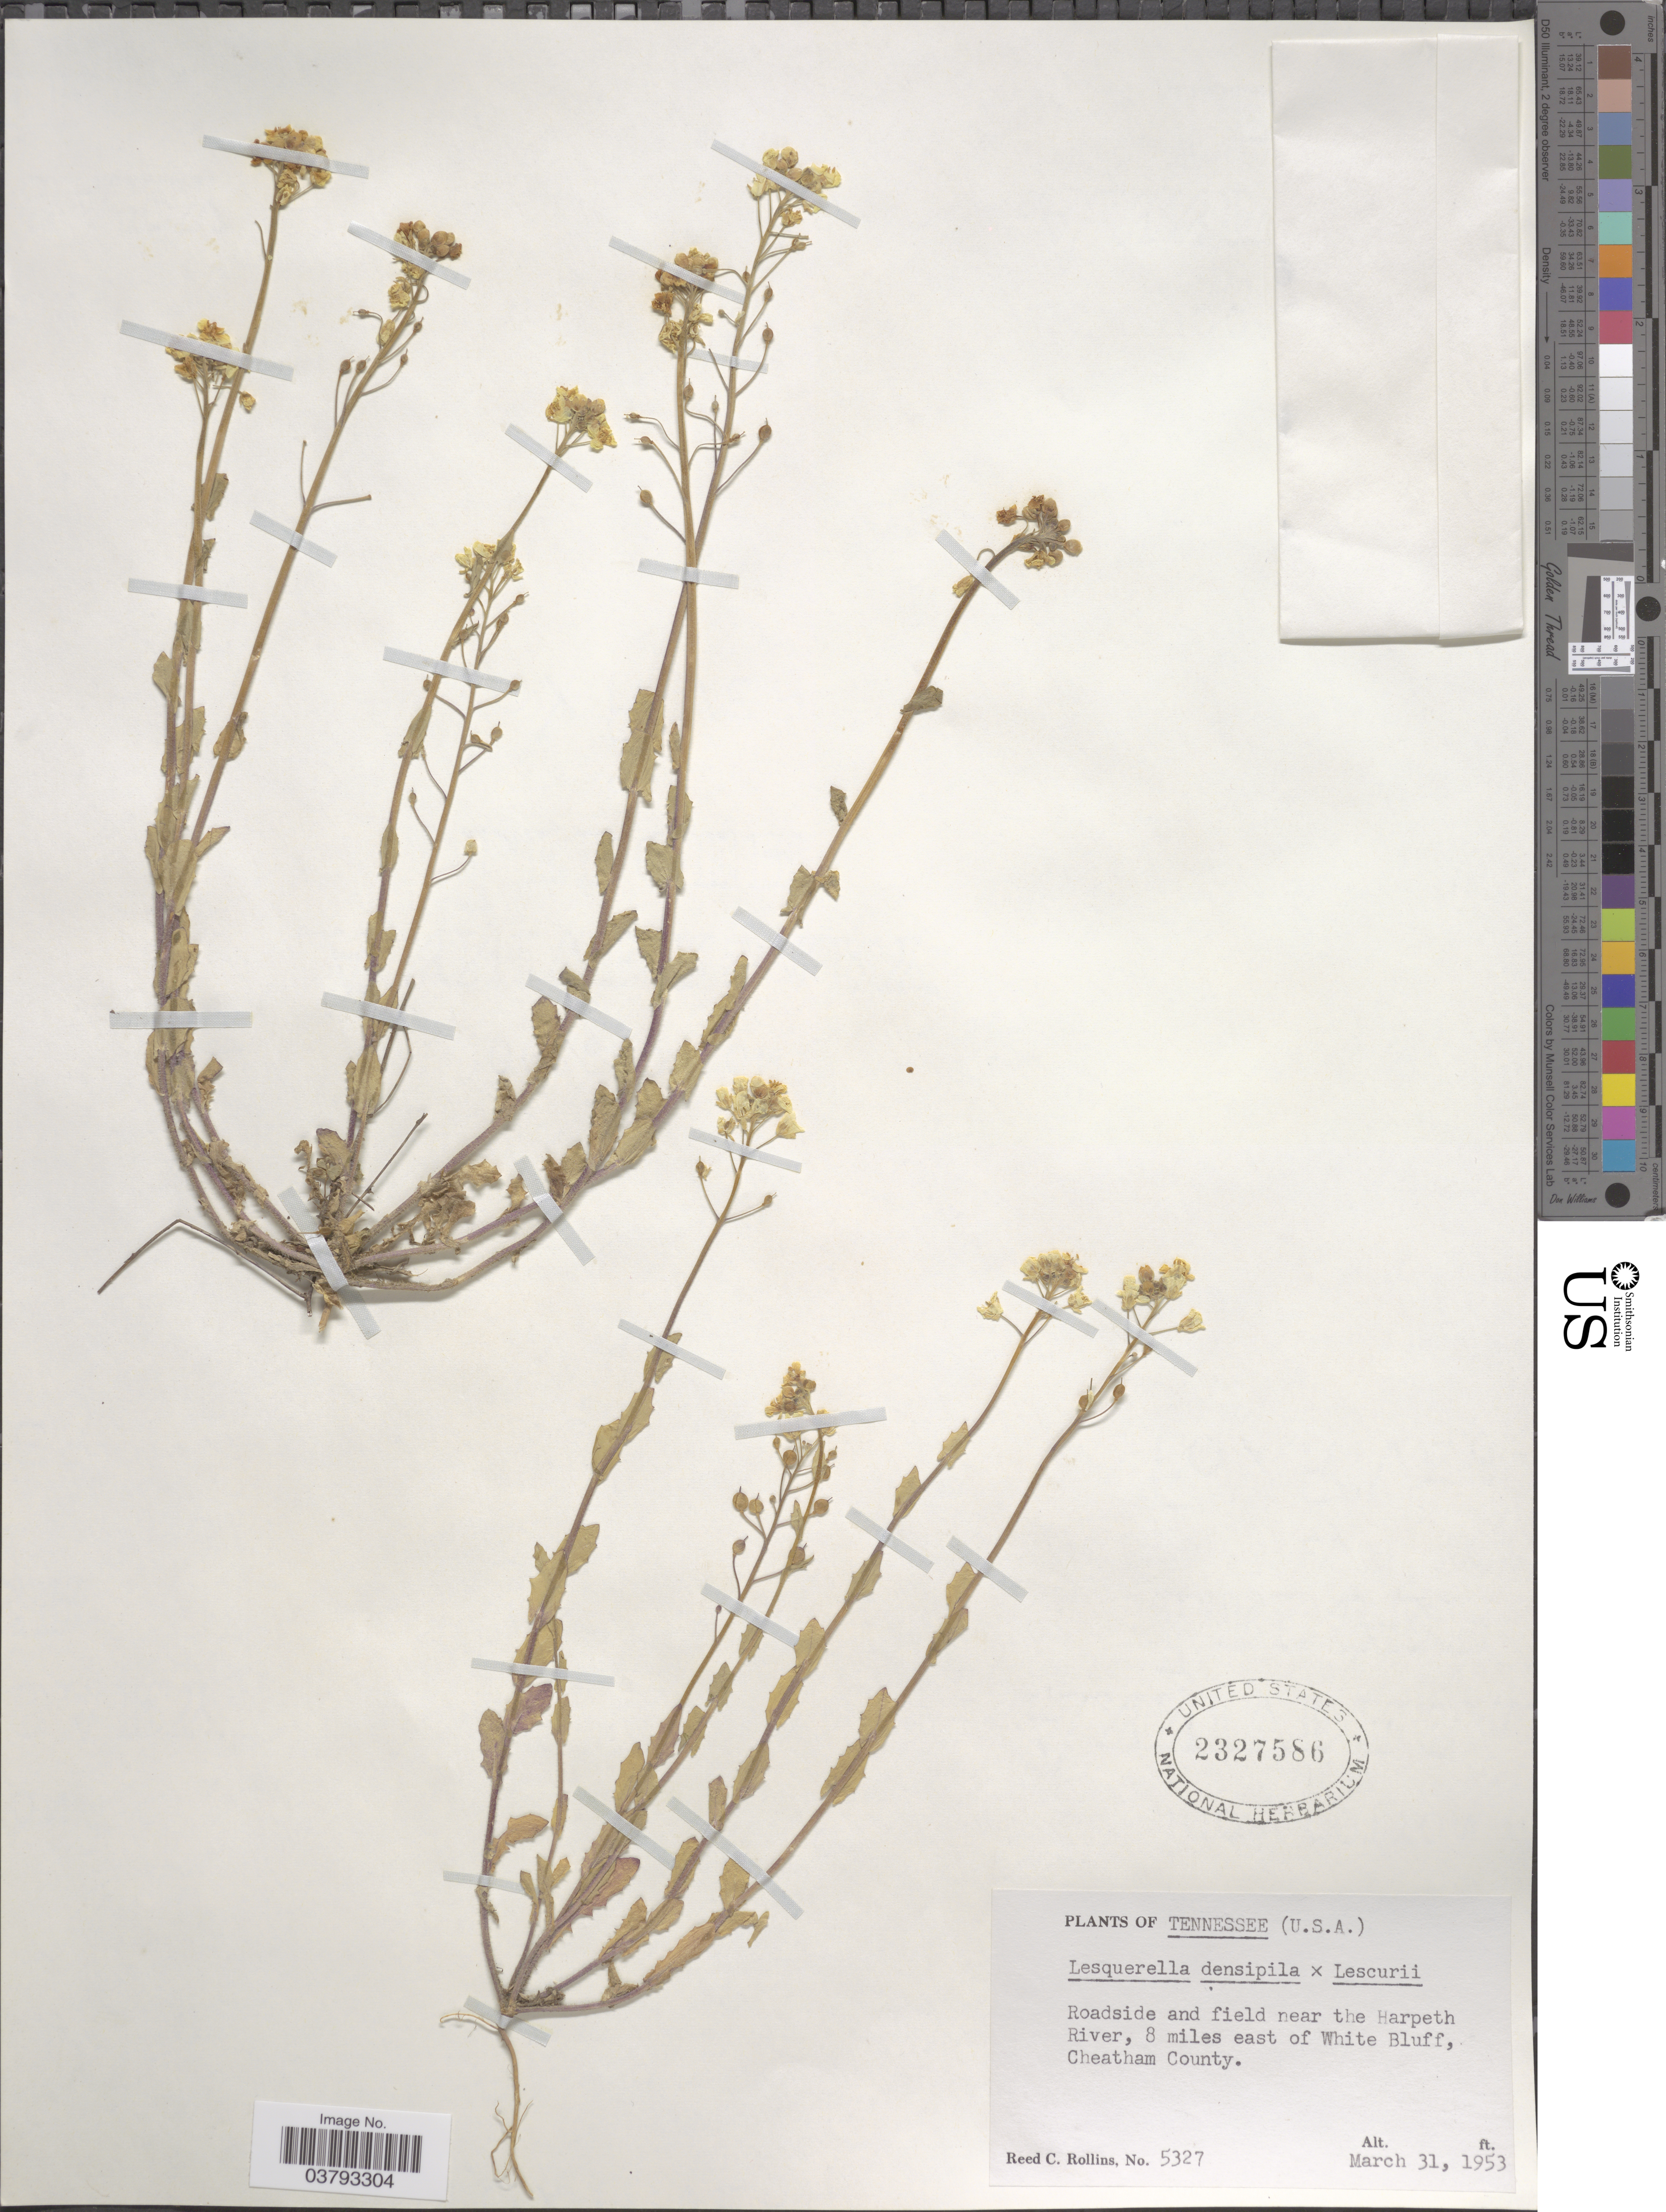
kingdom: Plantae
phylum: Tracheophyta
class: Magnoliopsida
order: Brassicales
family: Brassicaceae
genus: Lesquerella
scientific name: Lesquerella densipila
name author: Rollins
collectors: R. C. Rollins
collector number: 5327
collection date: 1953-03-31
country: United States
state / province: Tennessee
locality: Near the Harpeth River, 8 miles east of White Bluff, Cheatham County.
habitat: roadside and field near river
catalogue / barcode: US 2327586